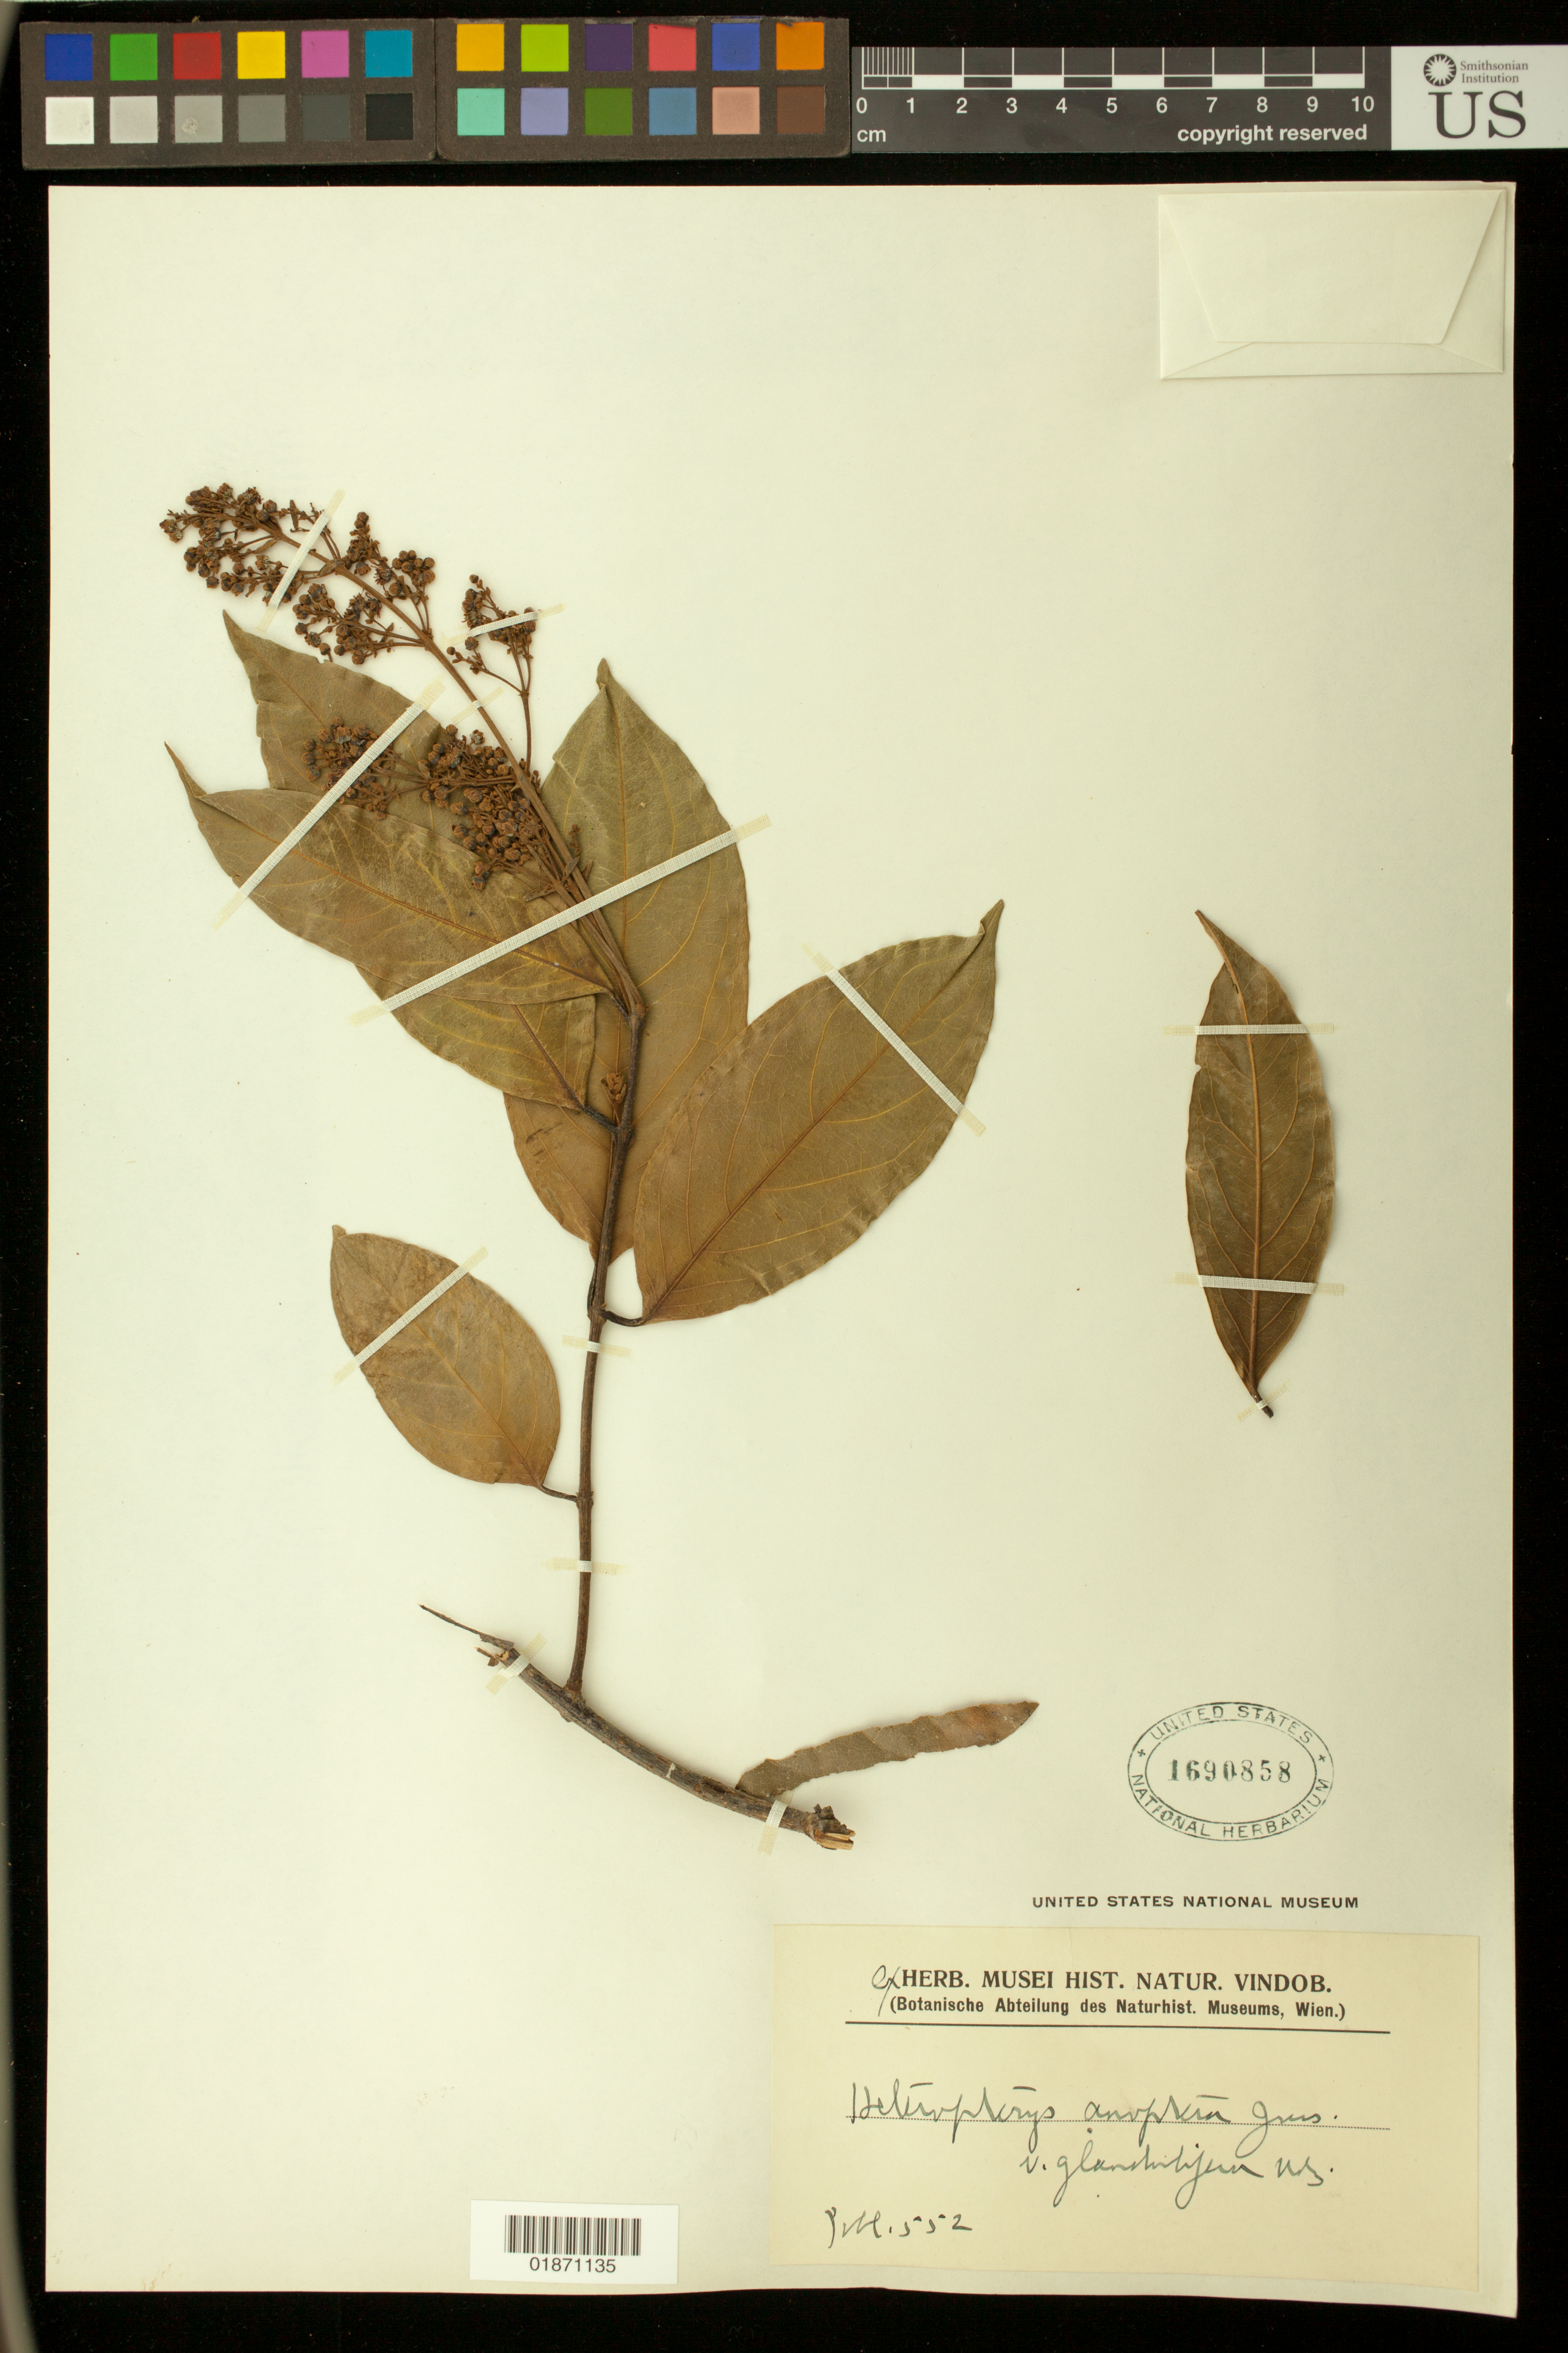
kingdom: Plantae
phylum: Tracheophyta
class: Magnoliopsida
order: Malpighiales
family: Malpighiaceae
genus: Heteropterys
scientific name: Heteropterys anoptera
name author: A. Juss.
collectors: -- Pohl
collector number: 552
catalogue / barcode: US 1690858